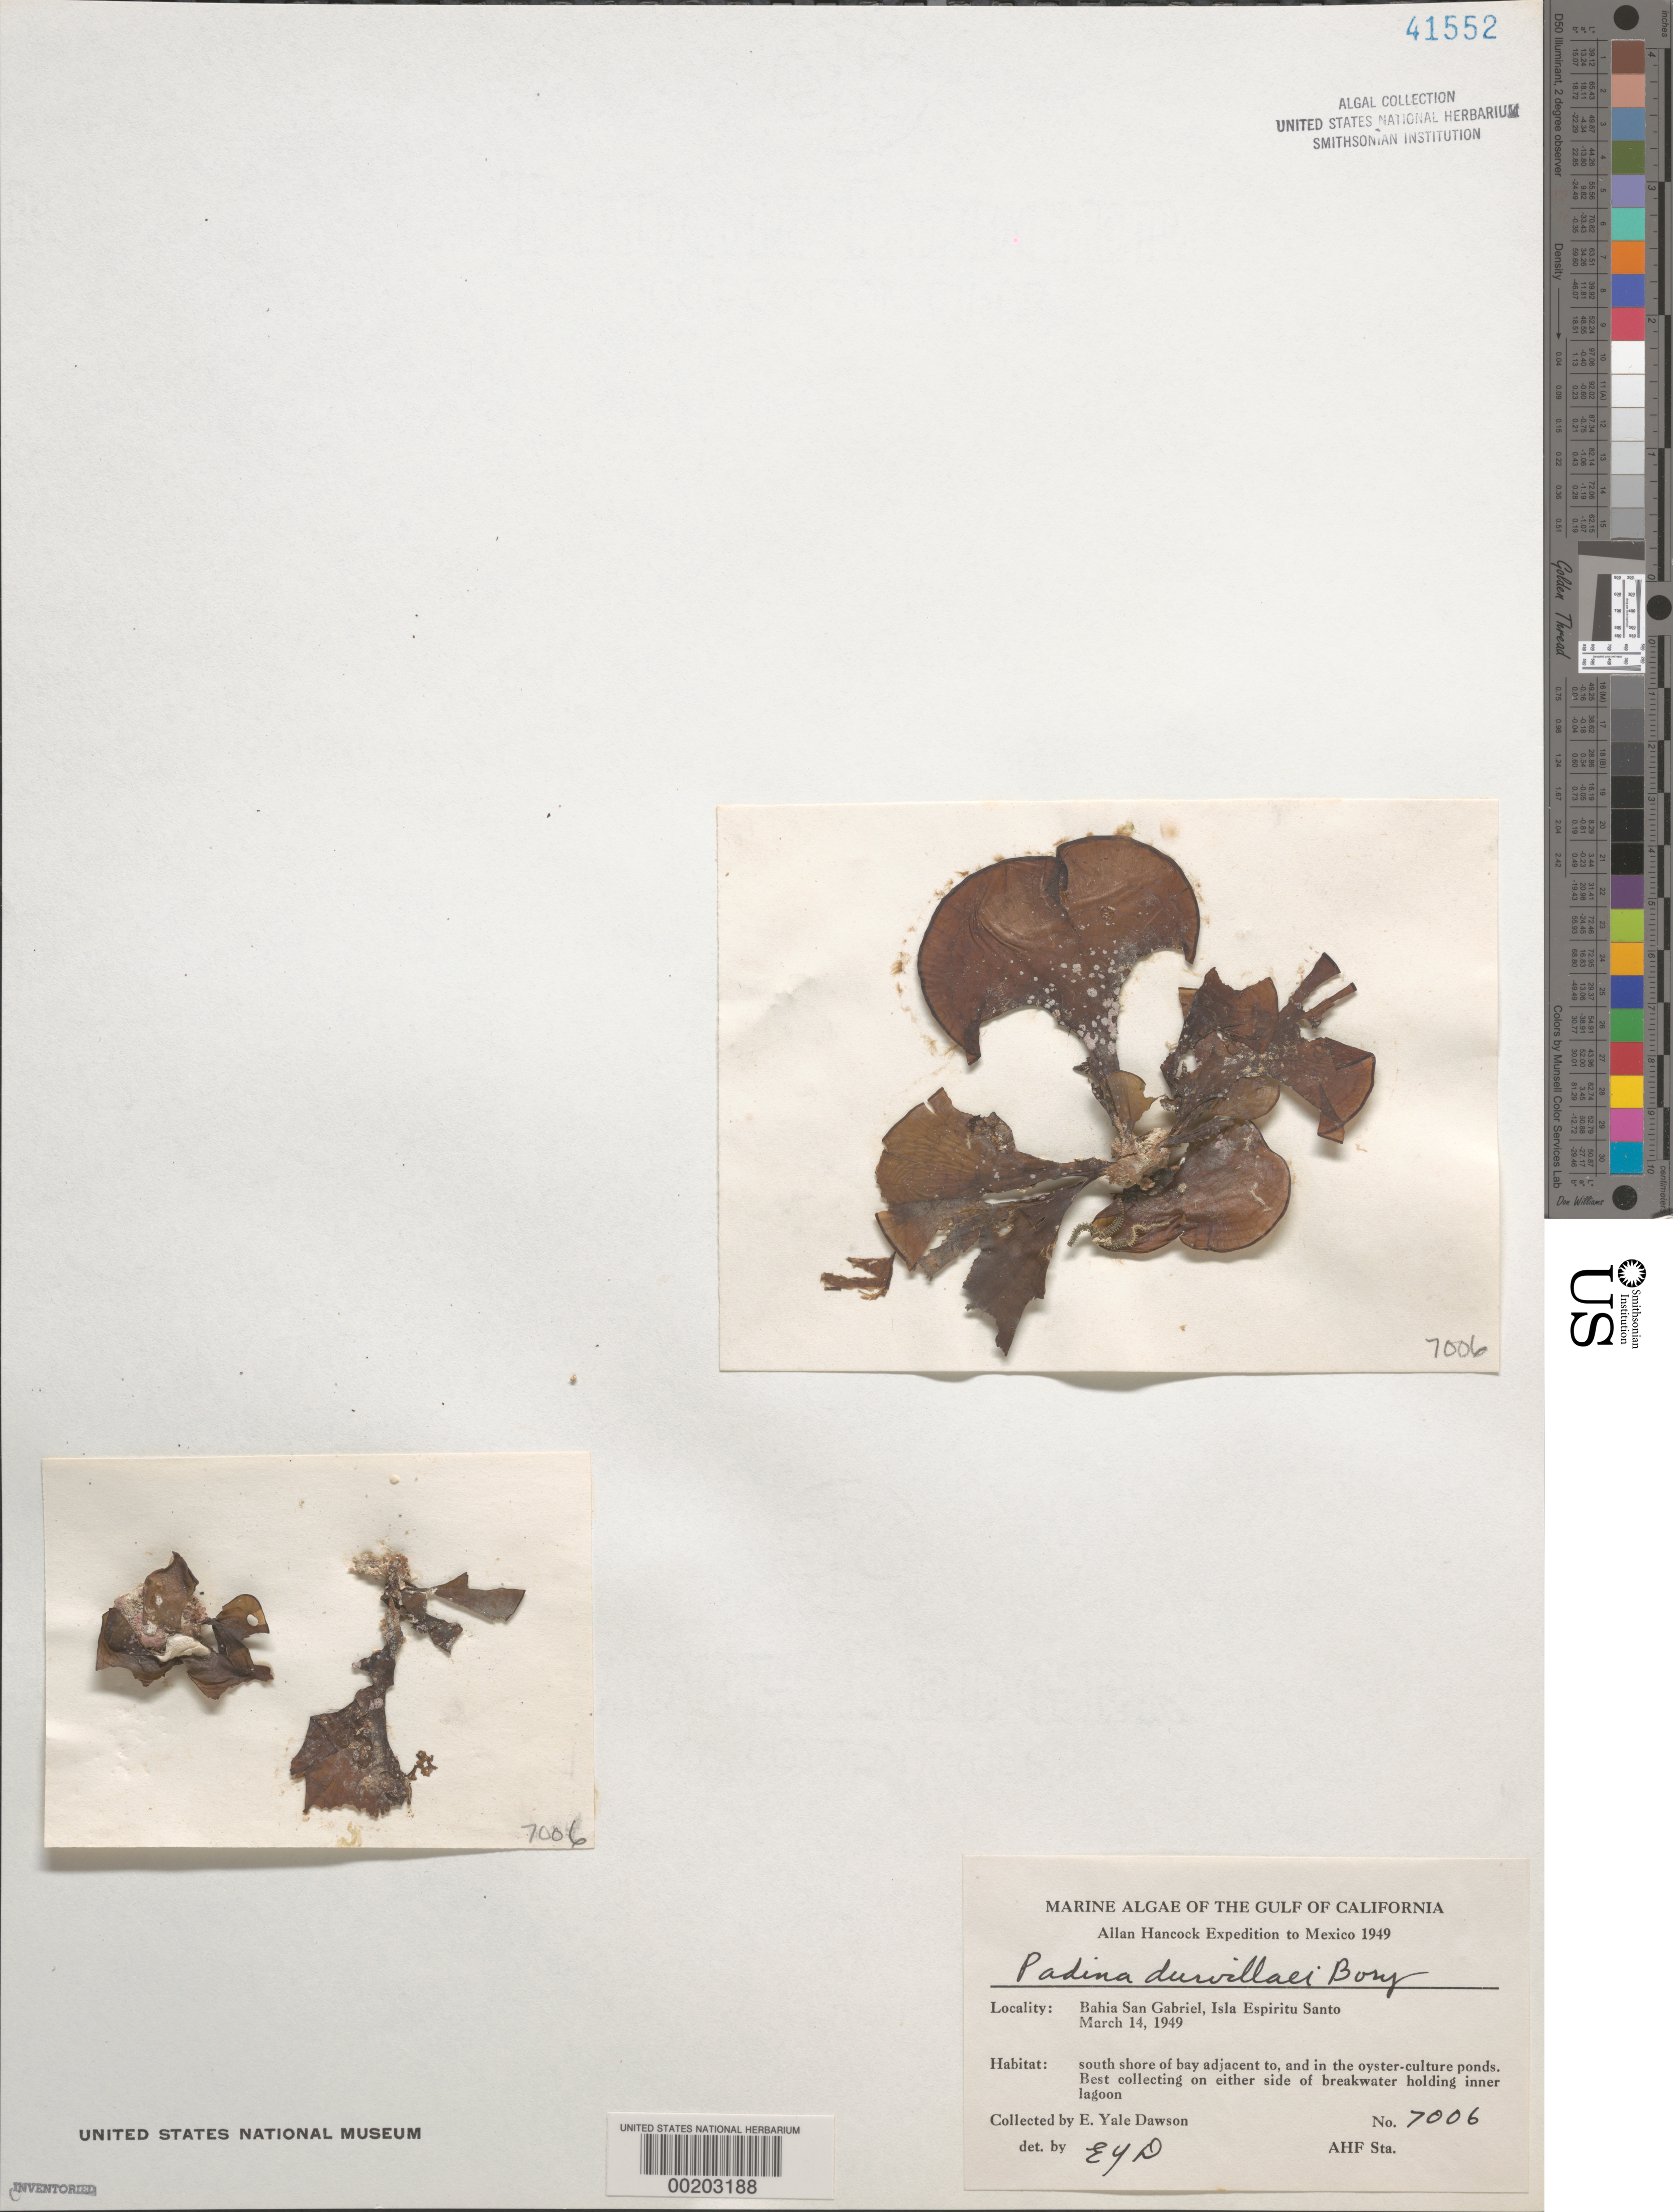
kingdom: Chromista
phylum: Ochrophyta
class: Phaeophyceae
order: Dictyotales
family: Dictyotaceae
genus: Padina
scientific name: Padina durvillaei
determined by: Dawson, E. Y.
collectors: E. Y. Dawson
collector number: EYD 7006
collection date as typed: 14 Mar 1949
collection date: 1949-03-14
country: Mexico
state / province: Baja California Sur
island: Isla Espiritu Santo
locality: Bahia San Gabriel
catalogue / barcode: US 41552